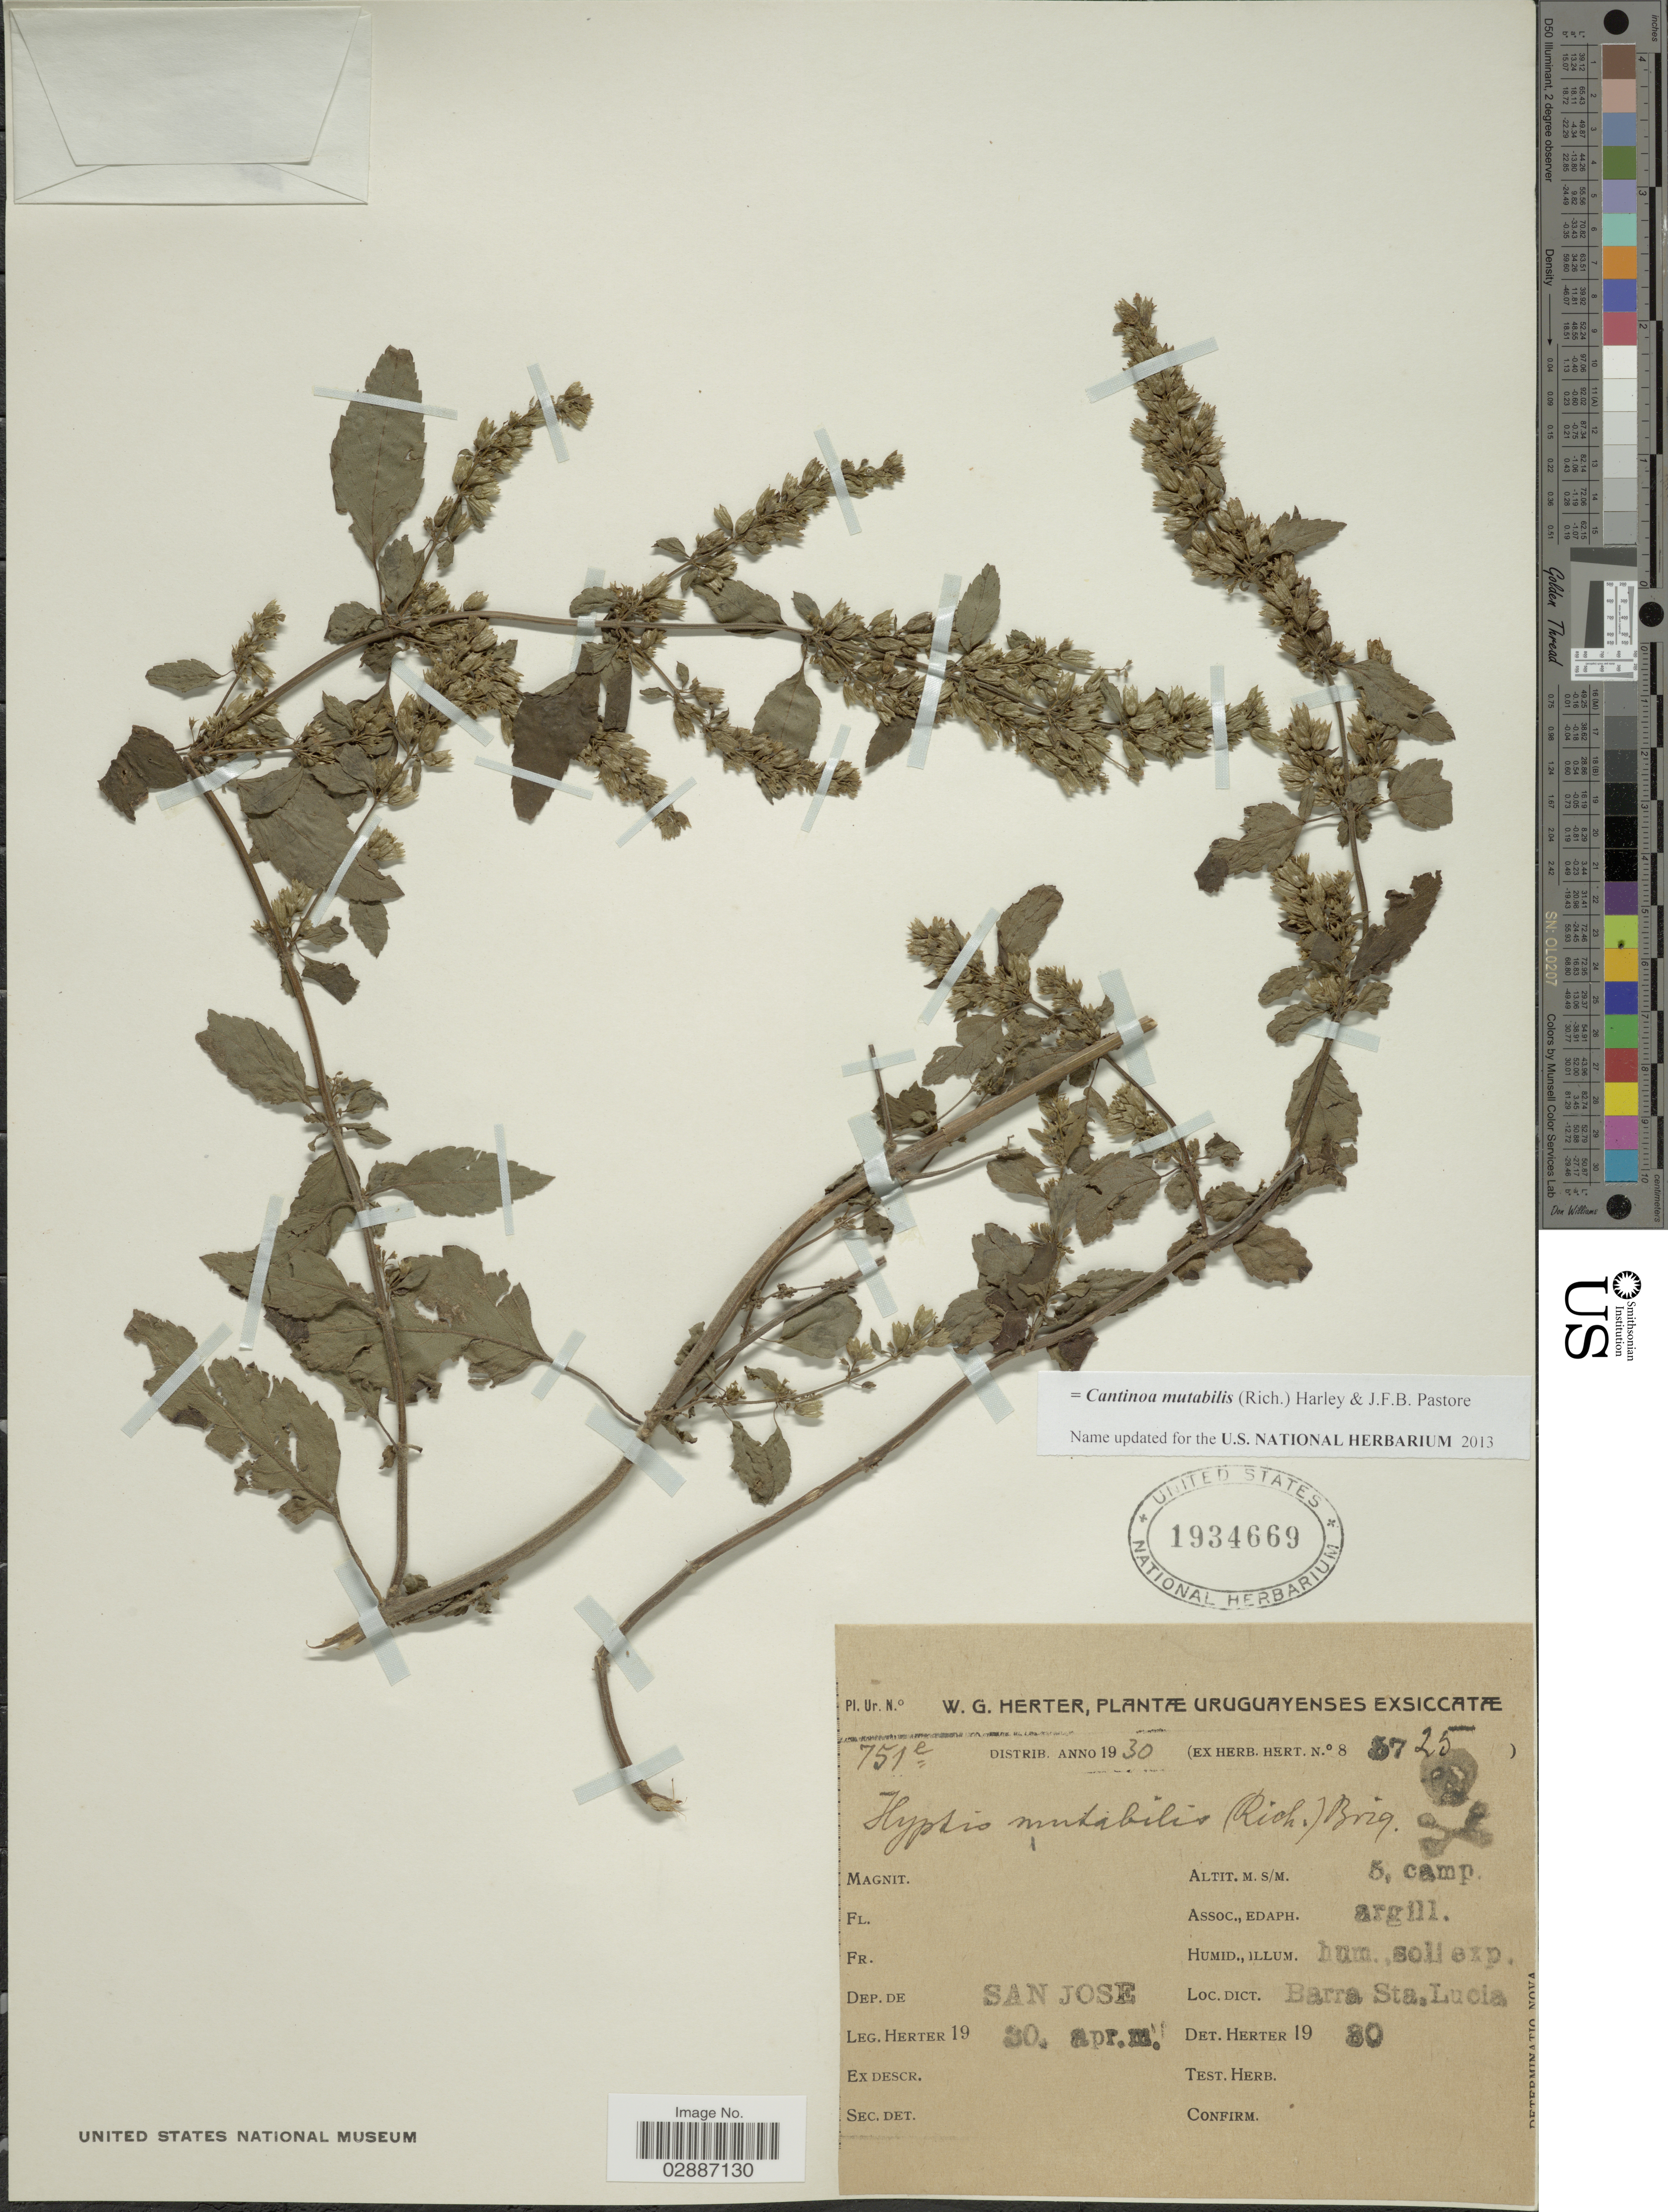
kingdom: Plantae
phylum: Tracheophyta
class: Magnoliopsida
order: Lamiales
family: Lamiaceae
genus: Cantinoa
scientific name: Cantinoa mutabilis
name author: (Epling) Harley & J.F.B. Pastore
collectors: W. G. Herter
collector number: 3725*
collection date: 1930-04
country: Uruguay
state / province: San Jose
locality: Dep. de San Jose. Barra Sta. Lucia.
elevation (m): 5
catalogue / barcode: US 1934669